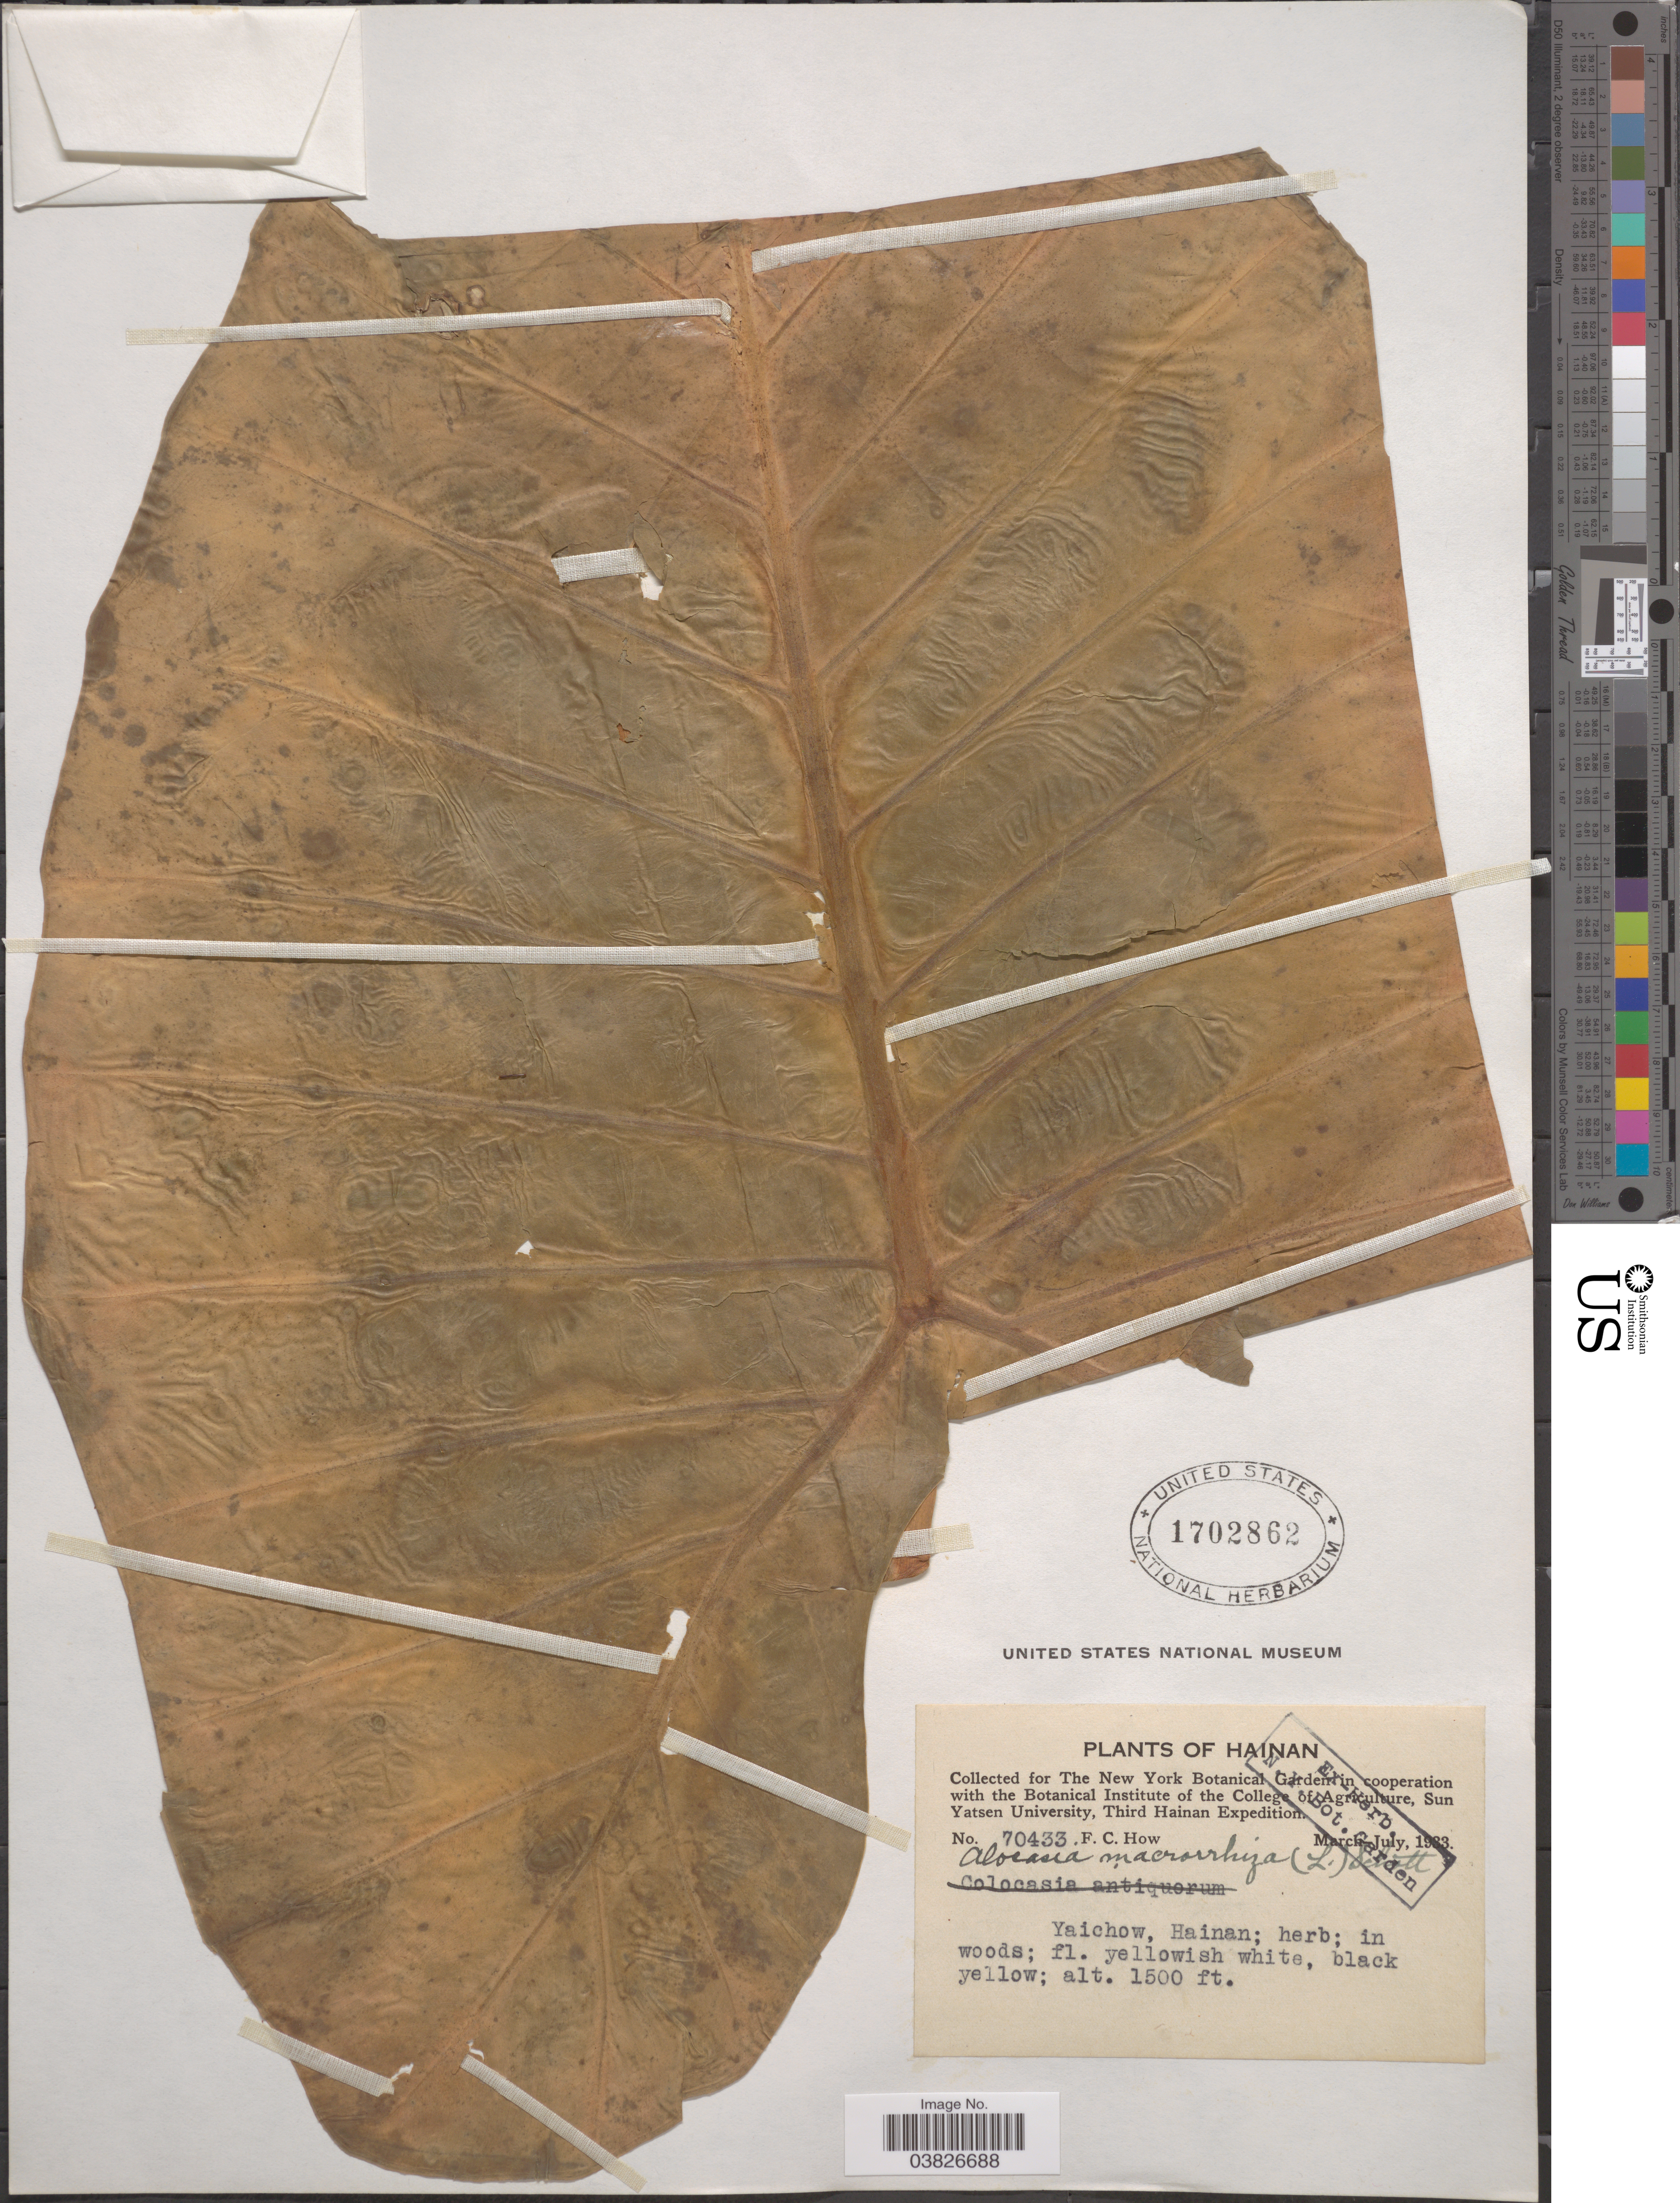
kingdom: Plantae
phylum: Tracheophyta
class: Liliopsida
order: Alismatales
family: Araceae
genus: Alocasia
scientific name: Alocasia odora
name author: (Roxb. ex Lodd. et al.) Spach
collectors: F. C. How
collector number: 70433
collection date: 1933-03/1933-07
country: China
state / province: Hainan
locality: Yaichow.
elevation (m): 457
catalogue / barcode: US 1702862